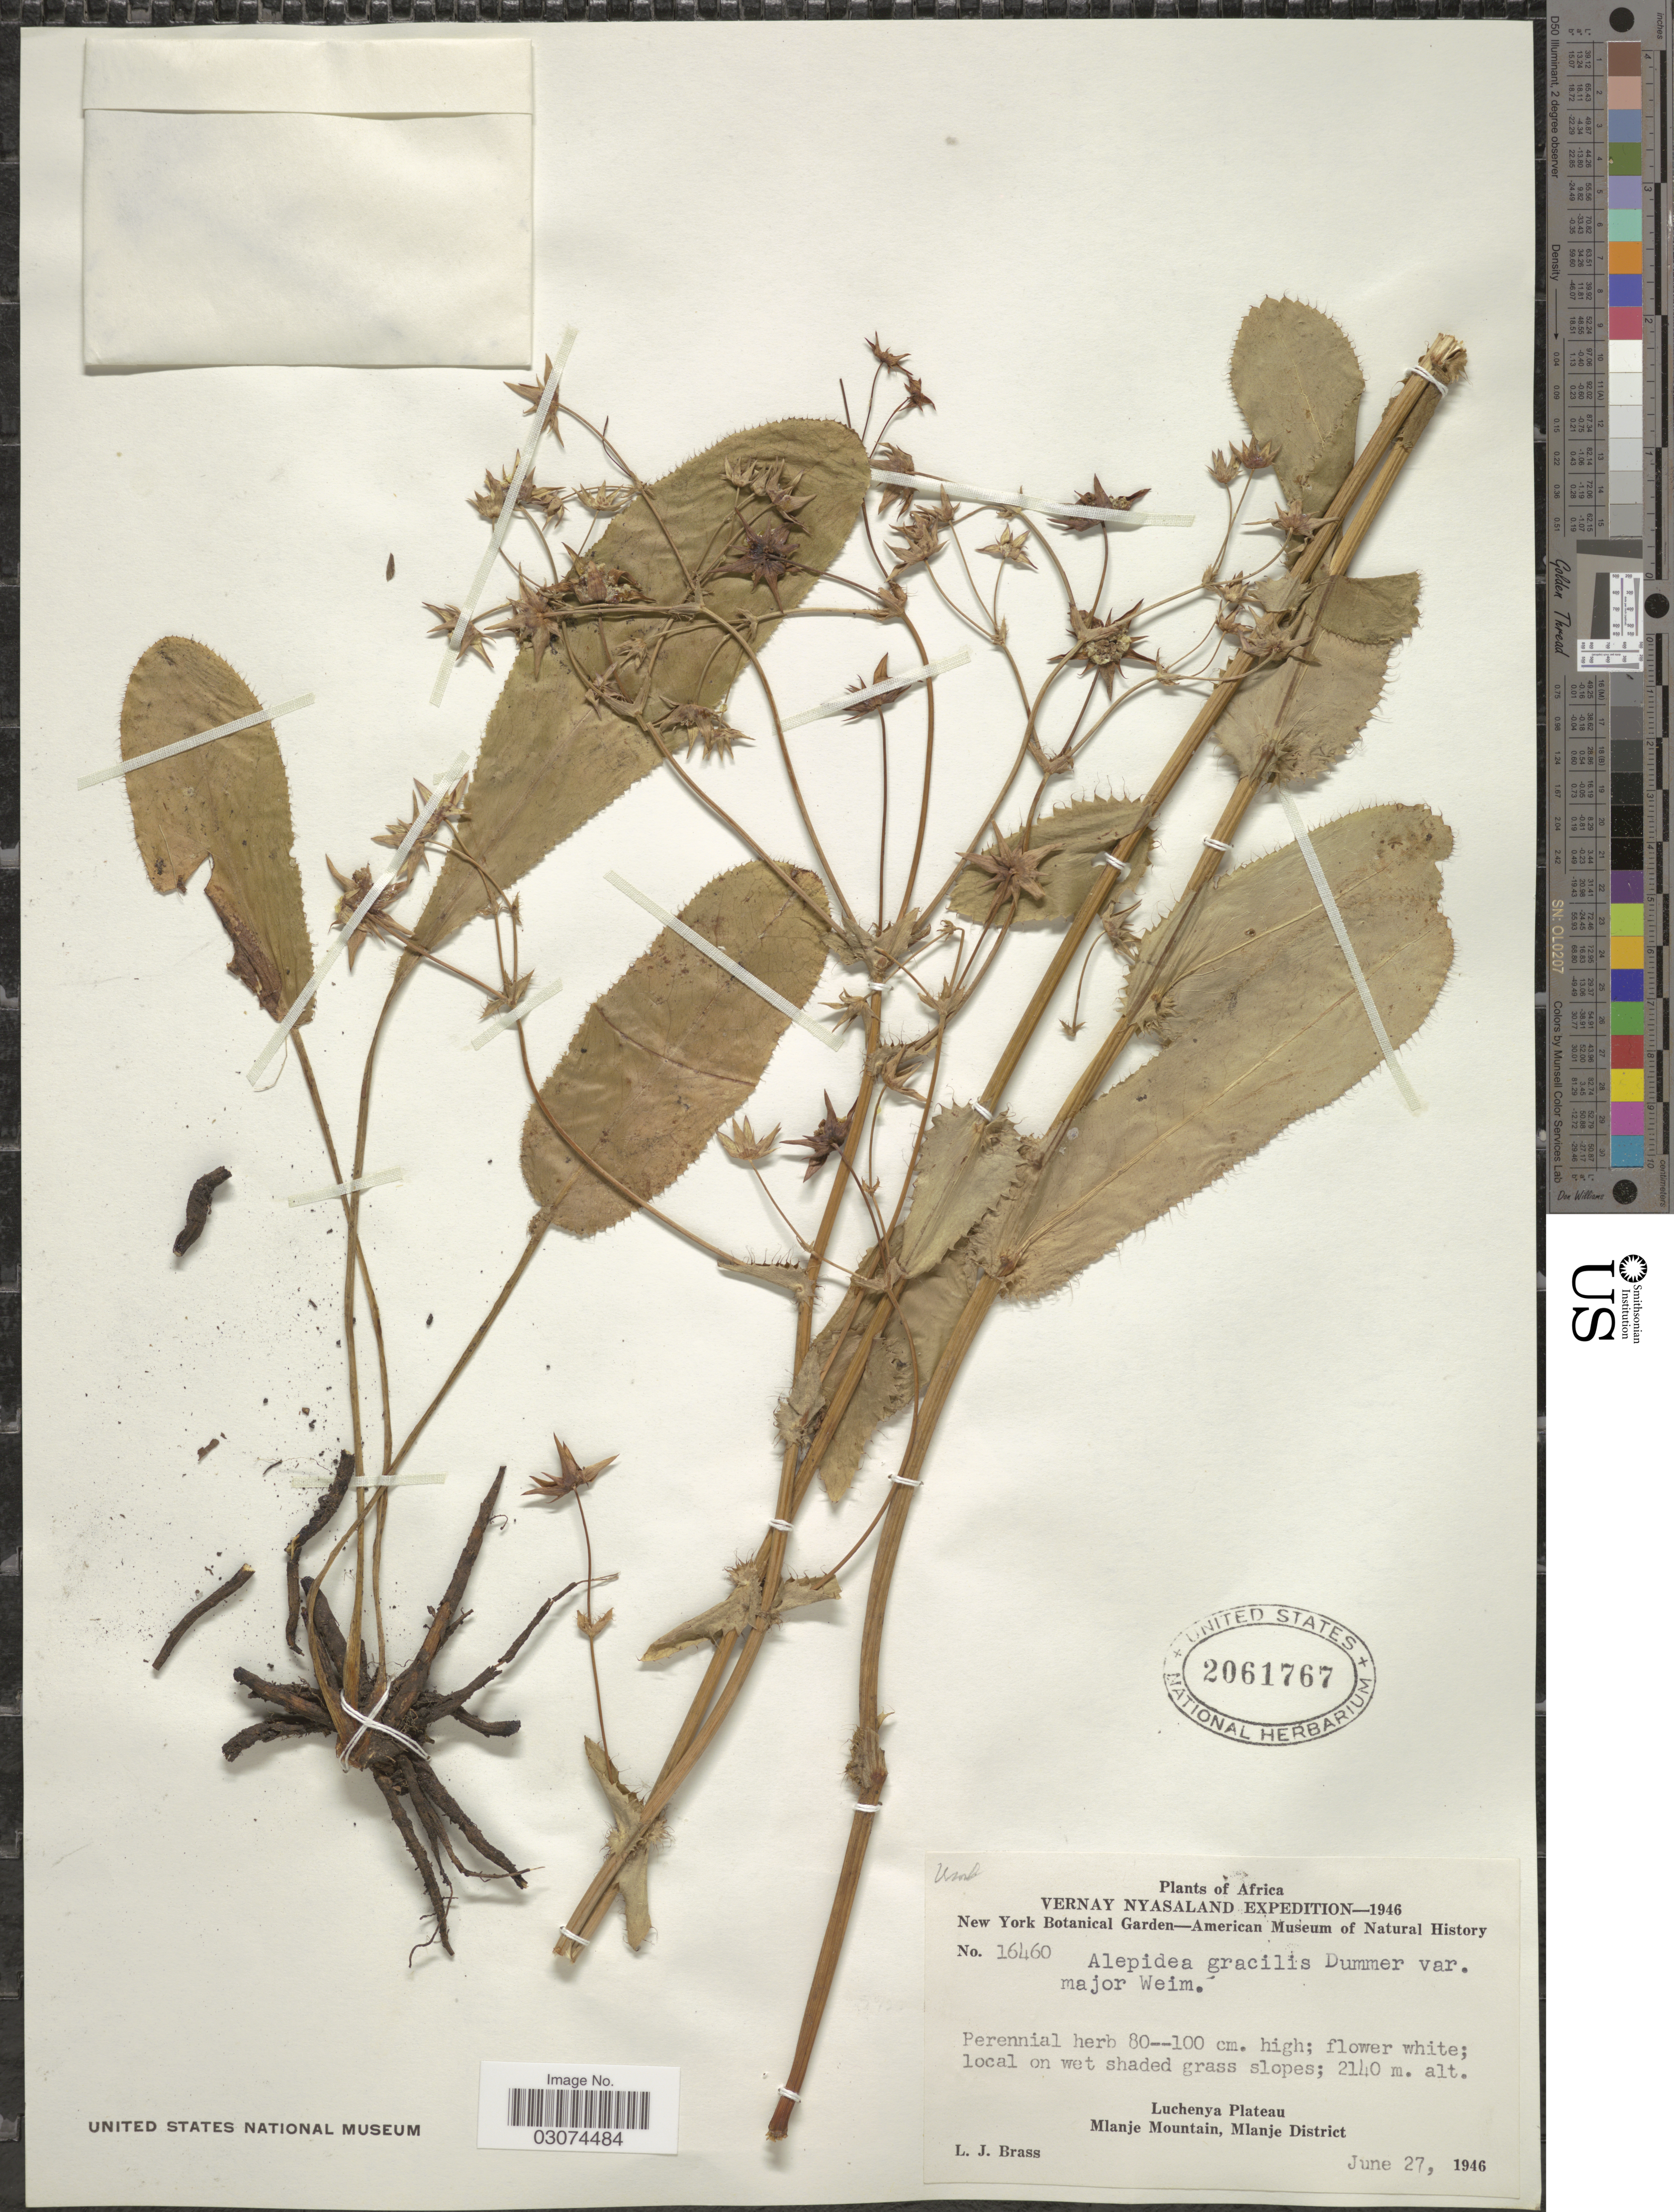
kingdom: Plantae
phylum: Tracheophyta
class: Magnoliopsida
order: Apiales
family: Apiaceae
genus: Alepidea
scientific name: Alepidea gracilis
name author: Dümmer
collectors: L. J. Brass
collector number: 16460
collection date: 1946-06-27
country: Malawi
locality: Nyasaland. Luchenya Plateau. Mlanje Mountain, Mlanje District.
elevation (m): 2140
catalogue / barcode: US 2061767